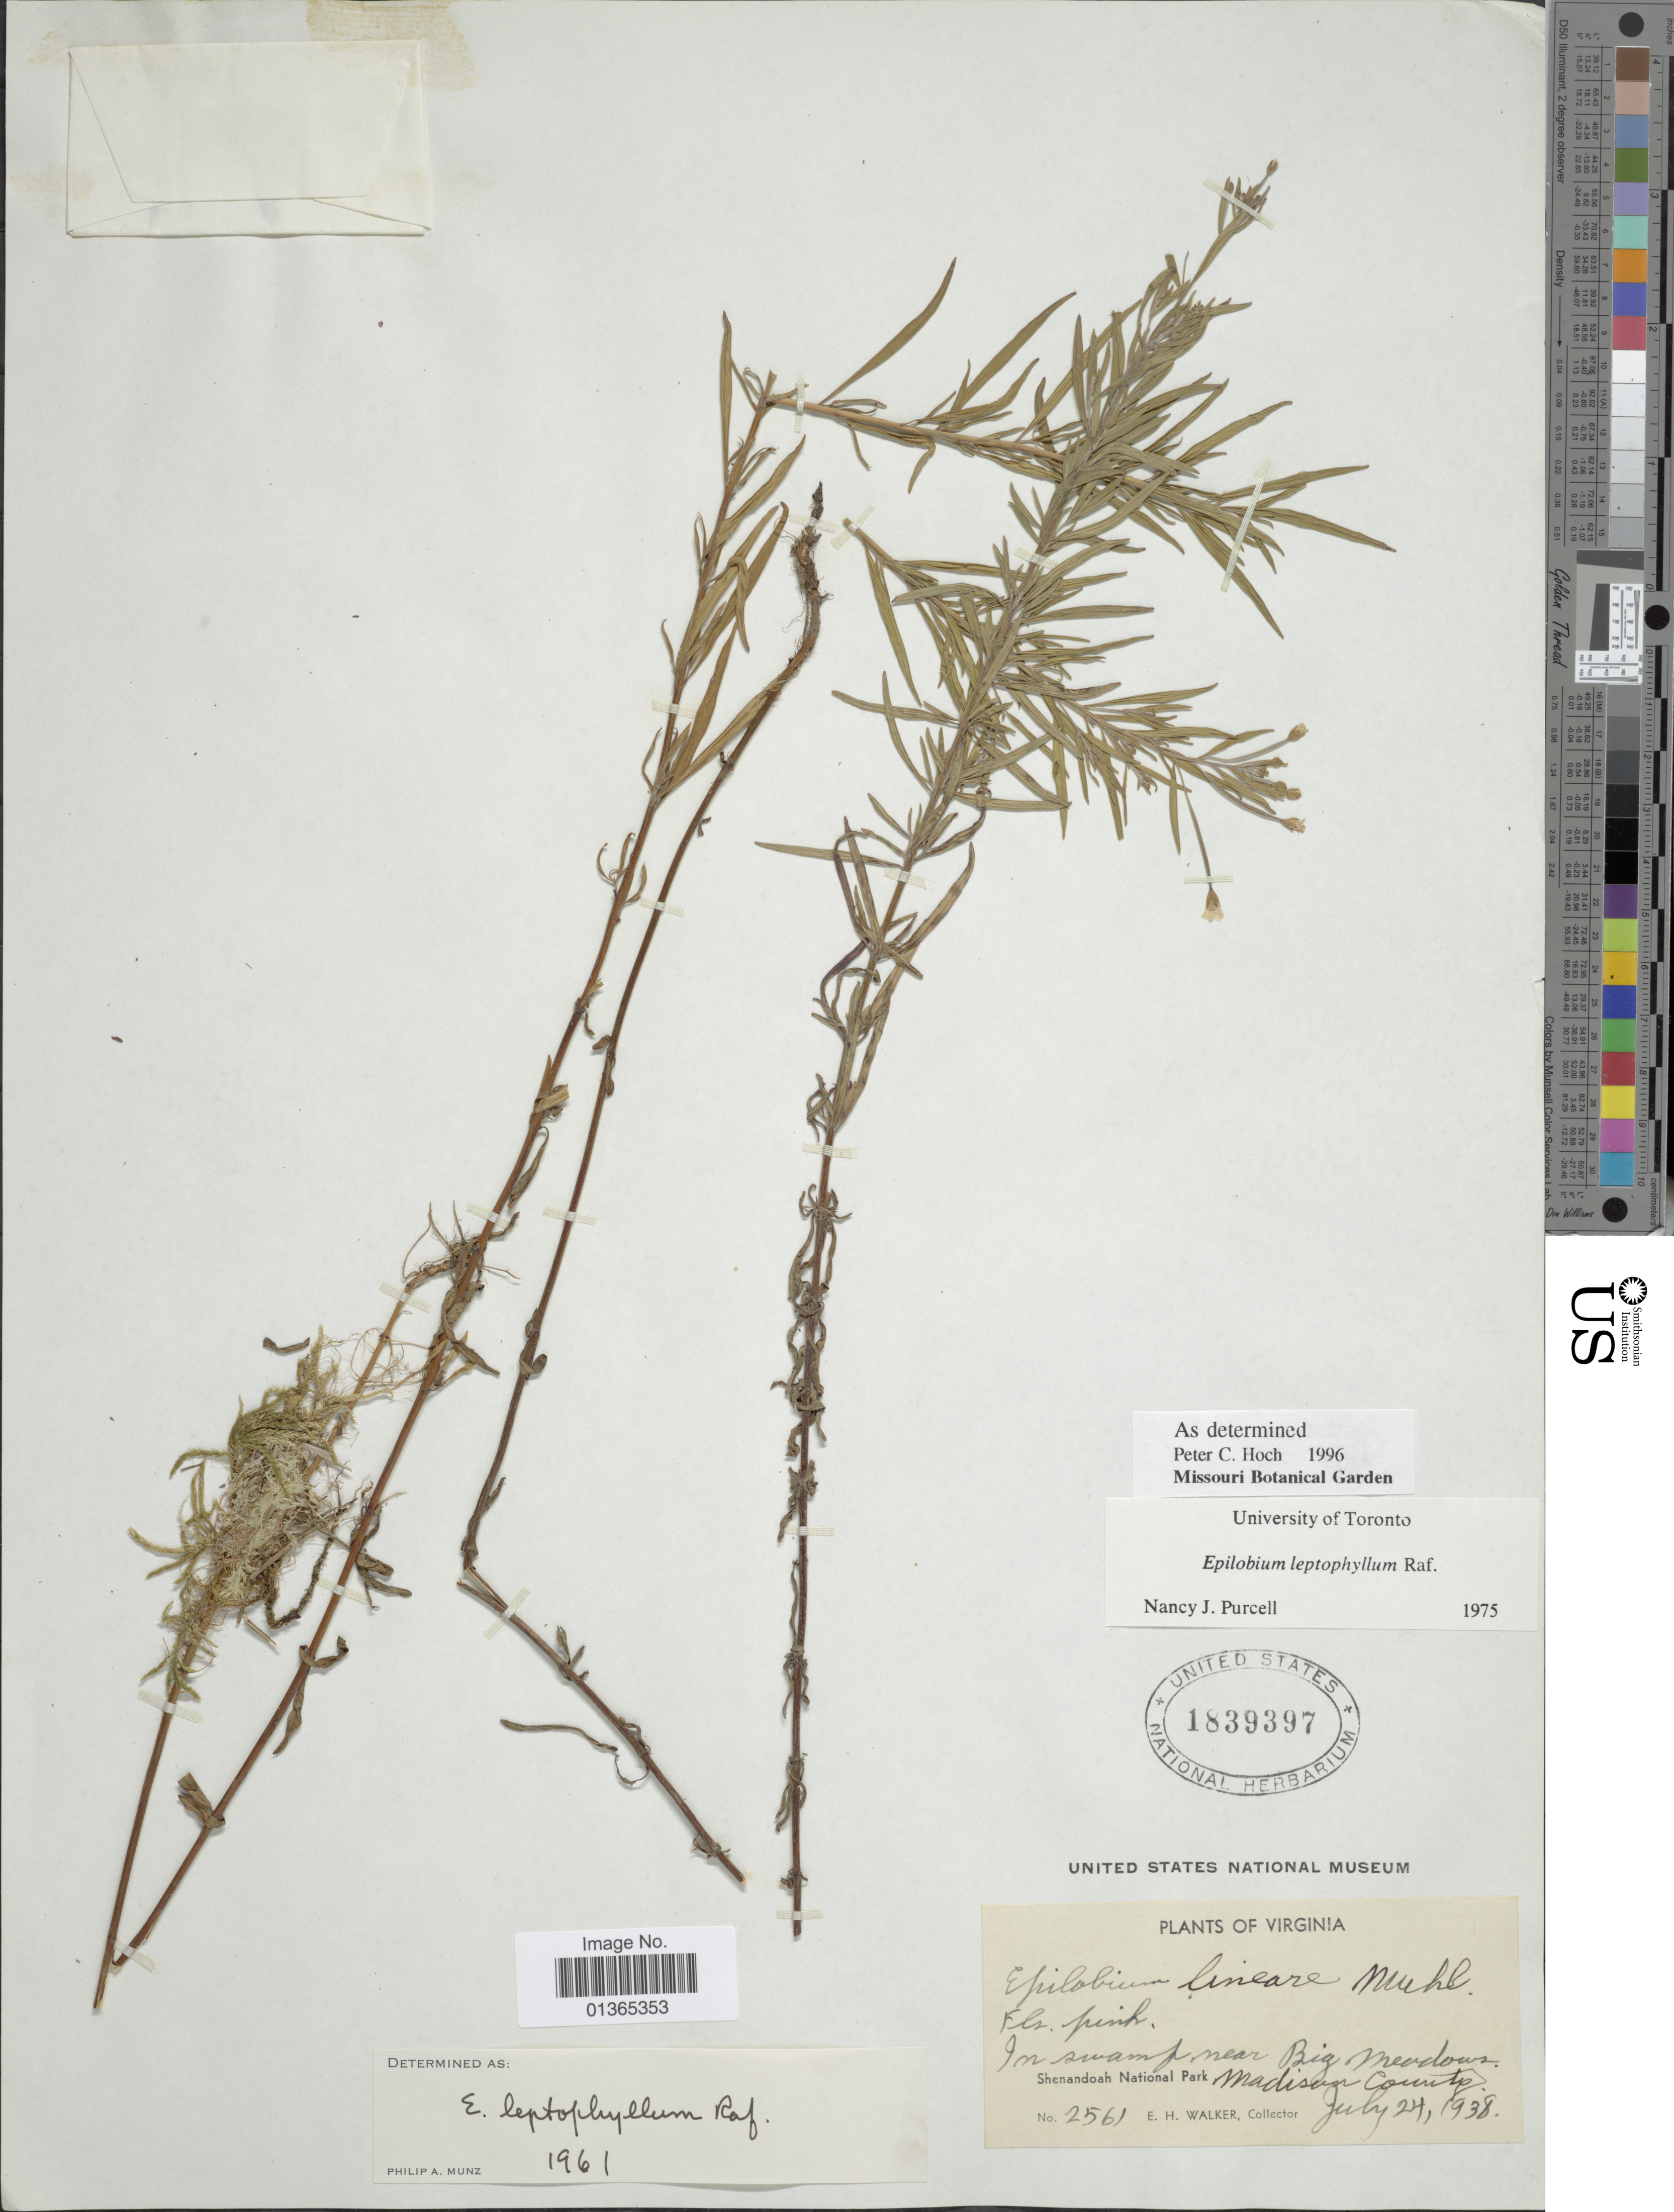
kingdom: Plantae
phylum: Tracheophyta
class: Magnoliopsida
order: Myrtales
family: Onagraceae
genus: Epilobium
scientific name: Epilobium leptophyllum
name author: Raf.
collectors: E. H. Walker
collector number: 2561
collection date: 1938-07-24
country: United States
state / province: Virginia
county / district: Madison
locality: In swamp near Big Meadows. Shenandoah National Park, Madison County.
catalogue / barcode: US 1839397